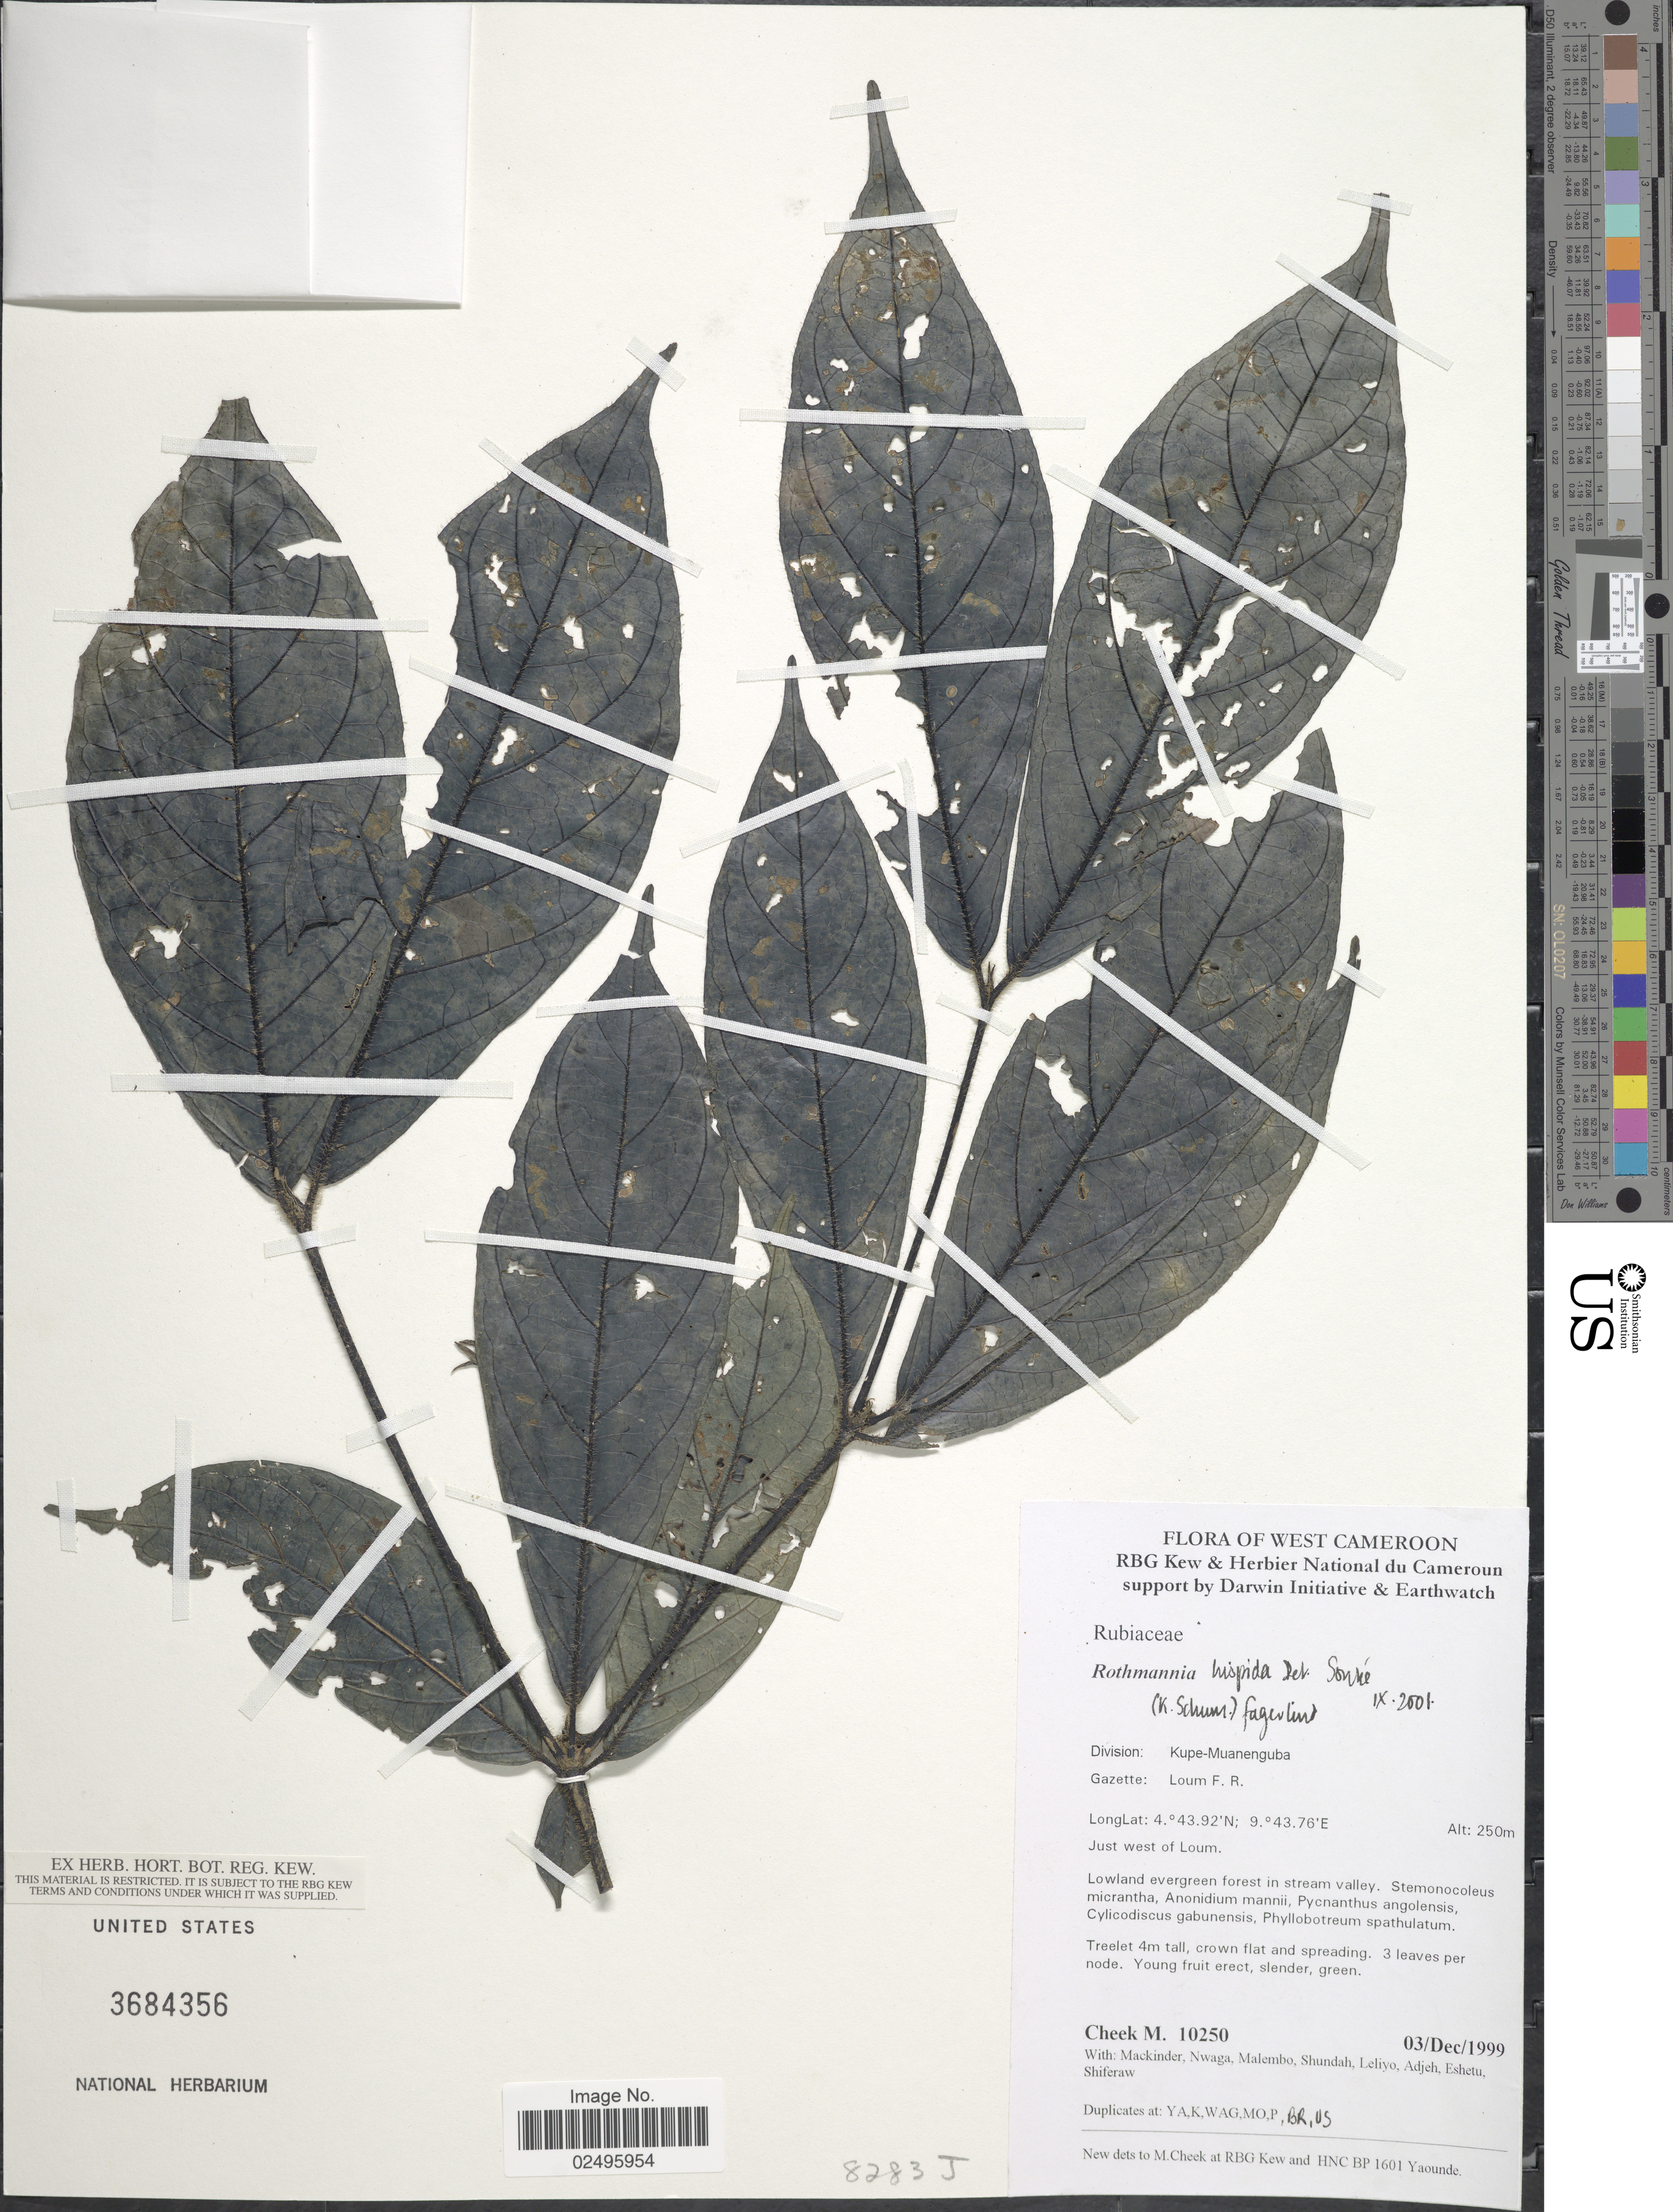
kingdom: Plantae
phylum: Tracheophyta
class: Magnoliopsida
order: Gentianales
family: Rubiaceae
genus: Rothmannia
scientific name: Rothmannia hispida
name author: (K. Schum.) Fagerl.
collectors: M. Cheek, -. Mackinder, -. Nwaga, -. Malembo & et al.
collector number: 10250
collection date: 1999-12-03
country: Cameroon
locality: West Cameroon. Division Kupe-muanenguba. Gazette: loum F R. ust west of Loum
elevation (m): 250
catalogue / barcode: US 3684356